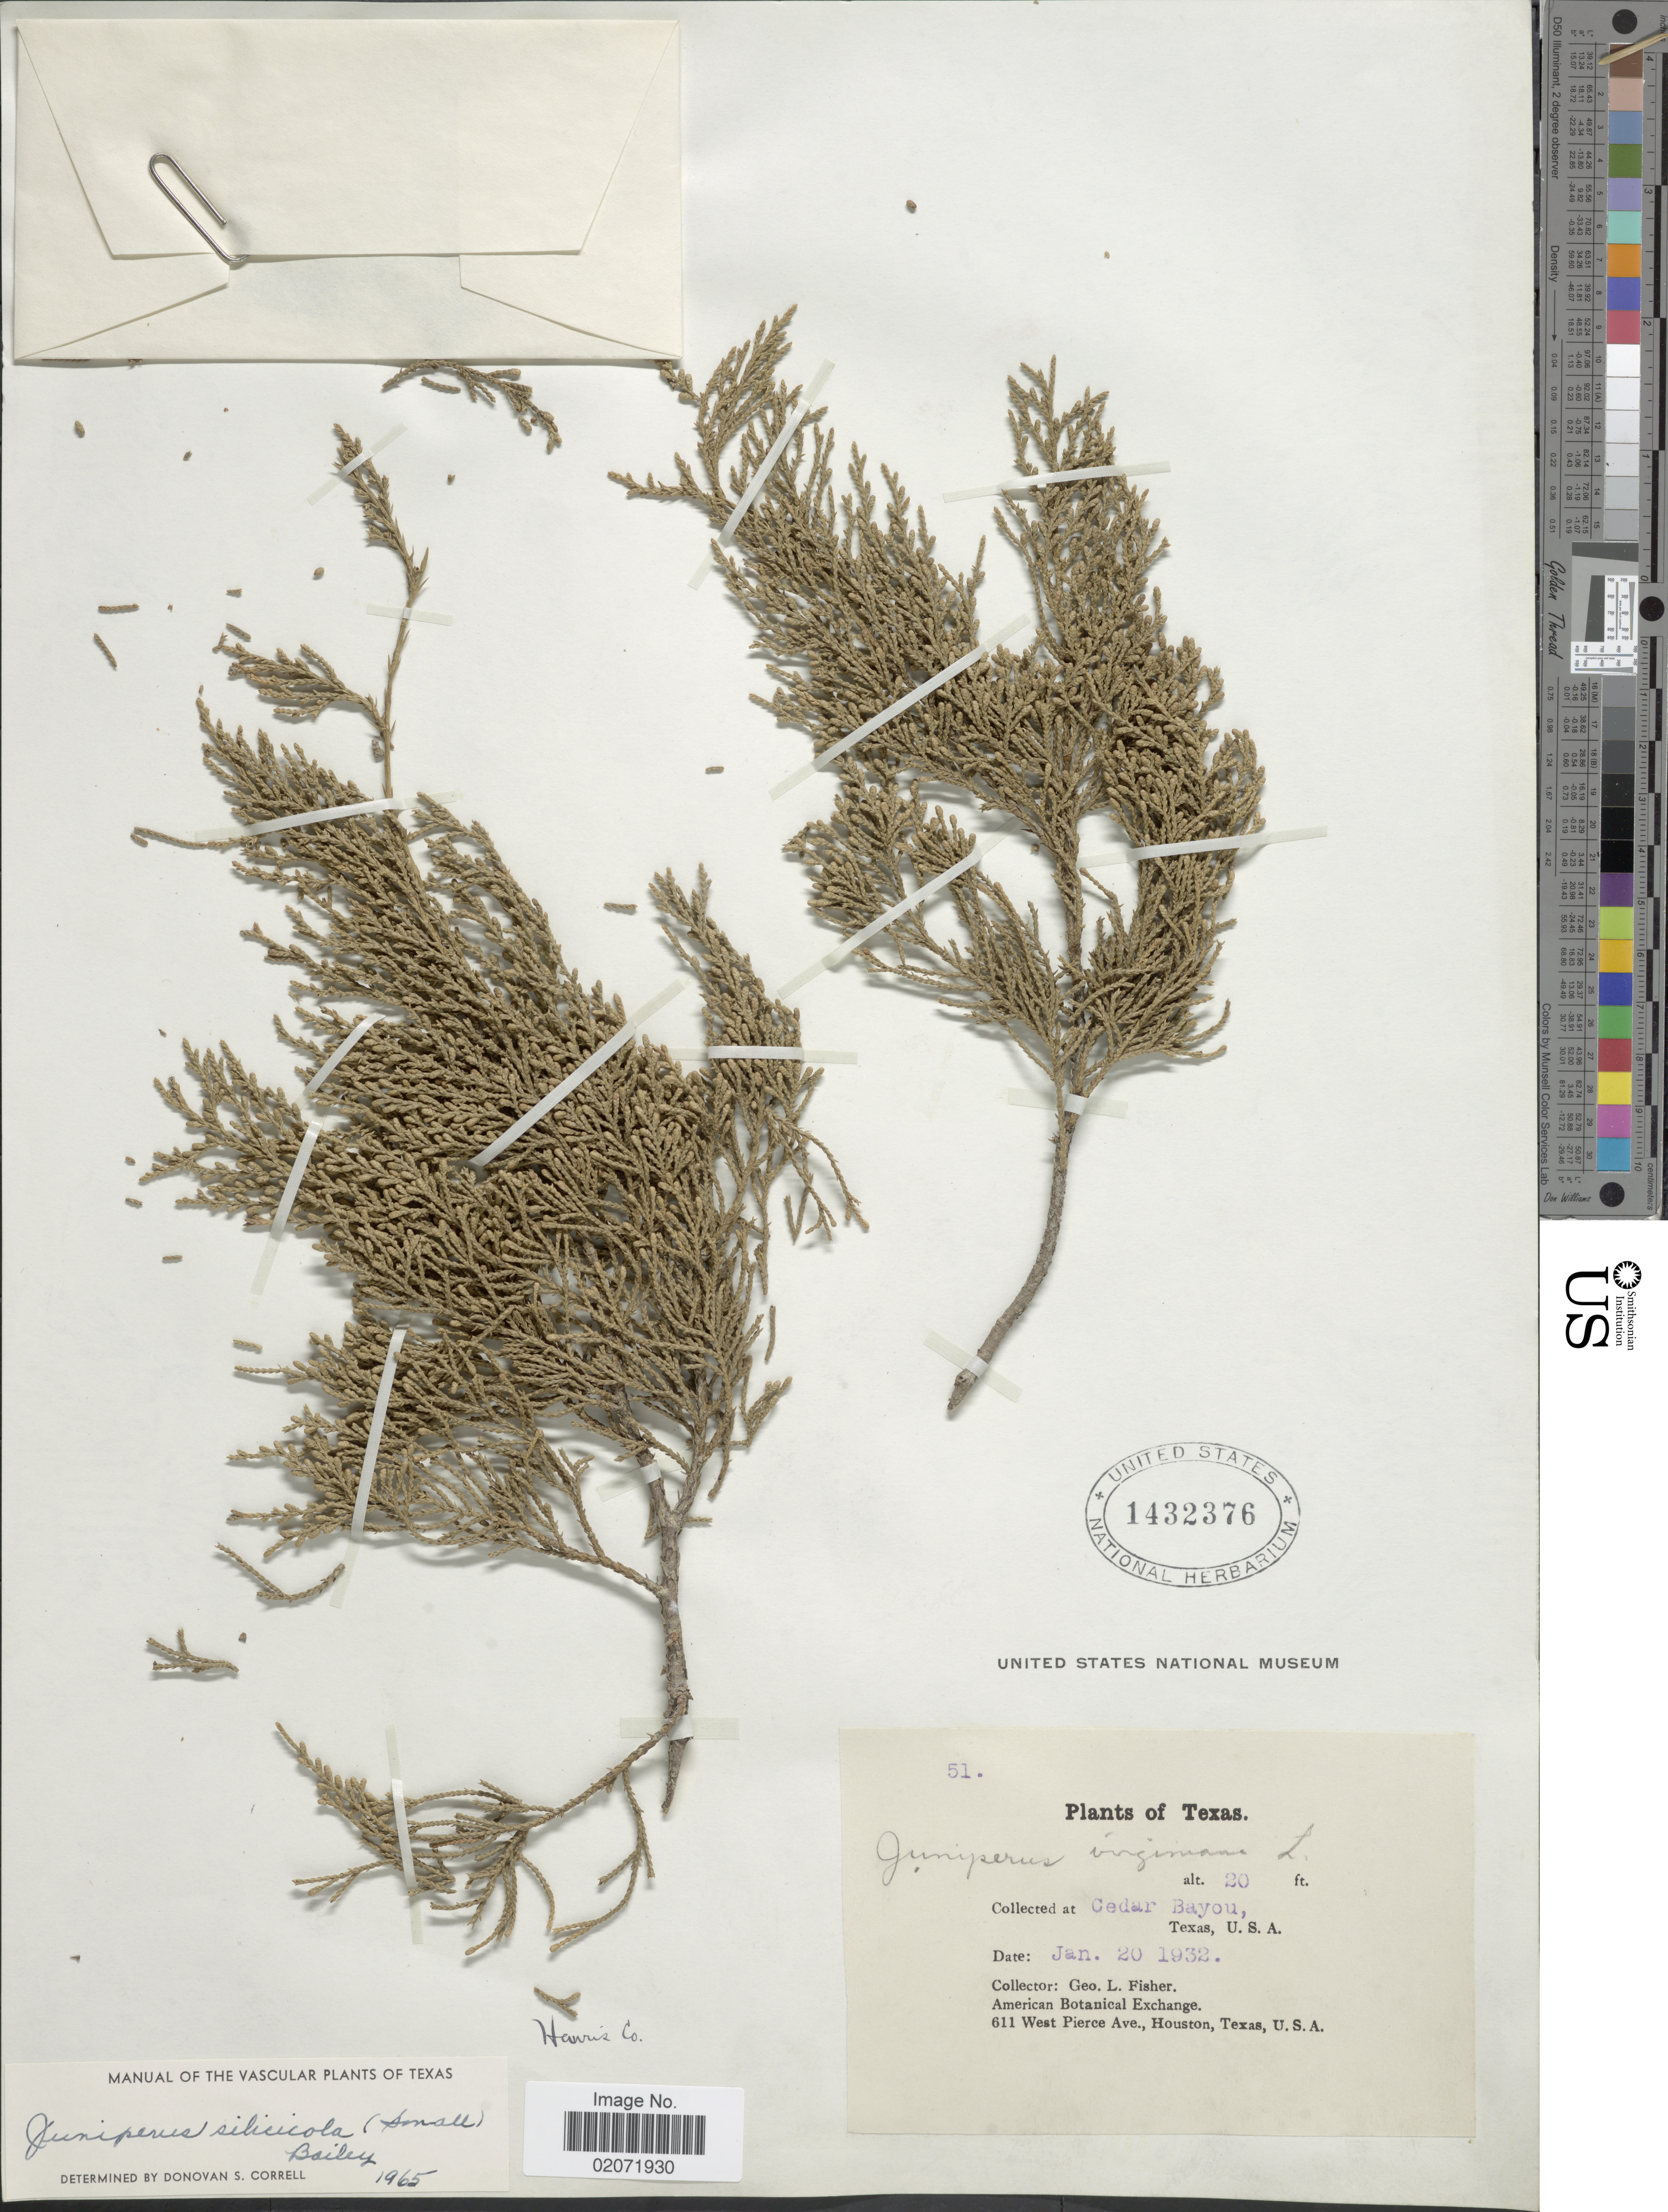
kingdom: Plantae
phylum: Tracheophyta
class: Pinopsida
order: Pinales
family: Cupressaceae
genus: Juniperus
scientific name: Juniperus silicicola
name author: (Small) L.H. Bailey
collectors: G. L. Fisher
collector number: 51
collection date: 1932-01-20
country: United States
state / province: Texas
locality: Cedar Bayou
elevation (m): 6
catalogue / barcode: US 1432376